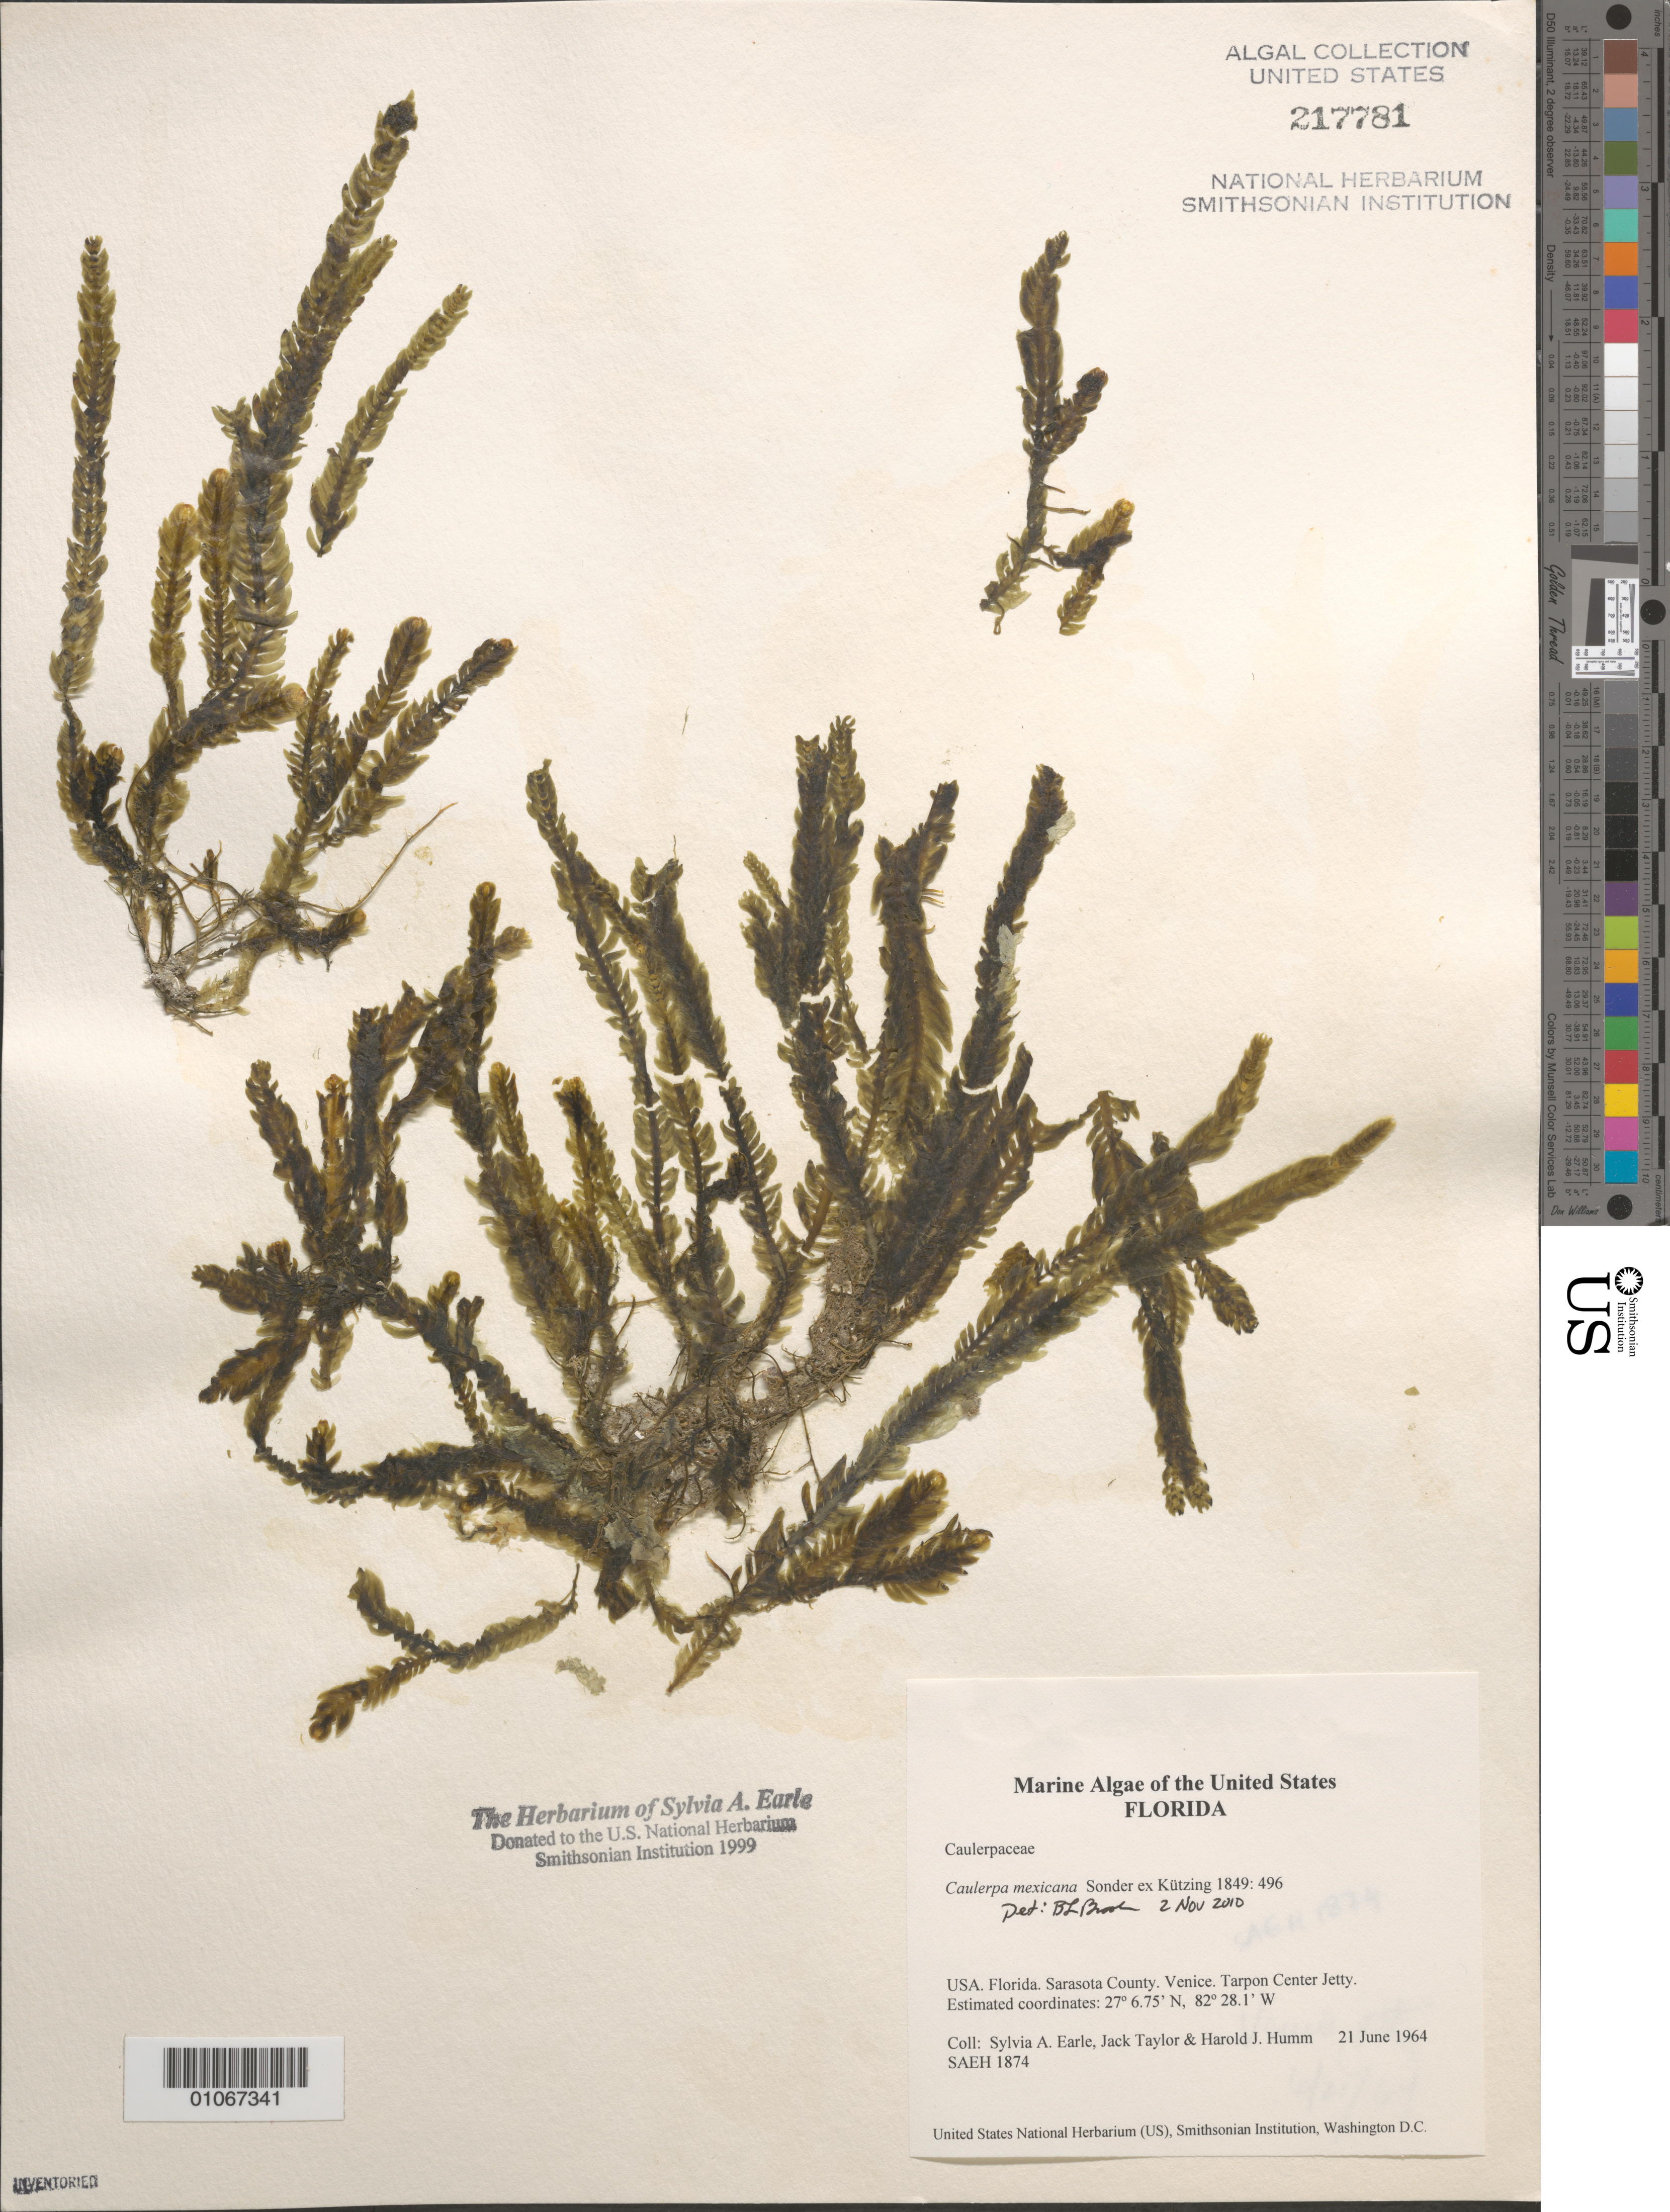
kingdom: Plantae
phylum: Chlorophyta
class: Ulvophyceae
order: Bryopsidales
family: Caulerpaceae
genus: Caulerpa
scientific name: Caulerpa mexicana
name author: Sond. ex Kütz.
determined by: Brooks, B. L., (BOT), Smithsonian Institution - National Museum of Natural History (UNITED STATES)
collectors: S. A. Earle, J. L. Taylor & H. J. Humm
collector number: SAEH 1874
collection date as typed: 21 Jun 1964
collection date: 1964-06-21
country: United States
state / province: Florida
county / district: Sarasota County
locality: Tarpon Center Jetty, Venice, Gulf of Mexico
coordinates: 27 6.75'N, 82 28.1'W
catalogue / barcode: US 217781